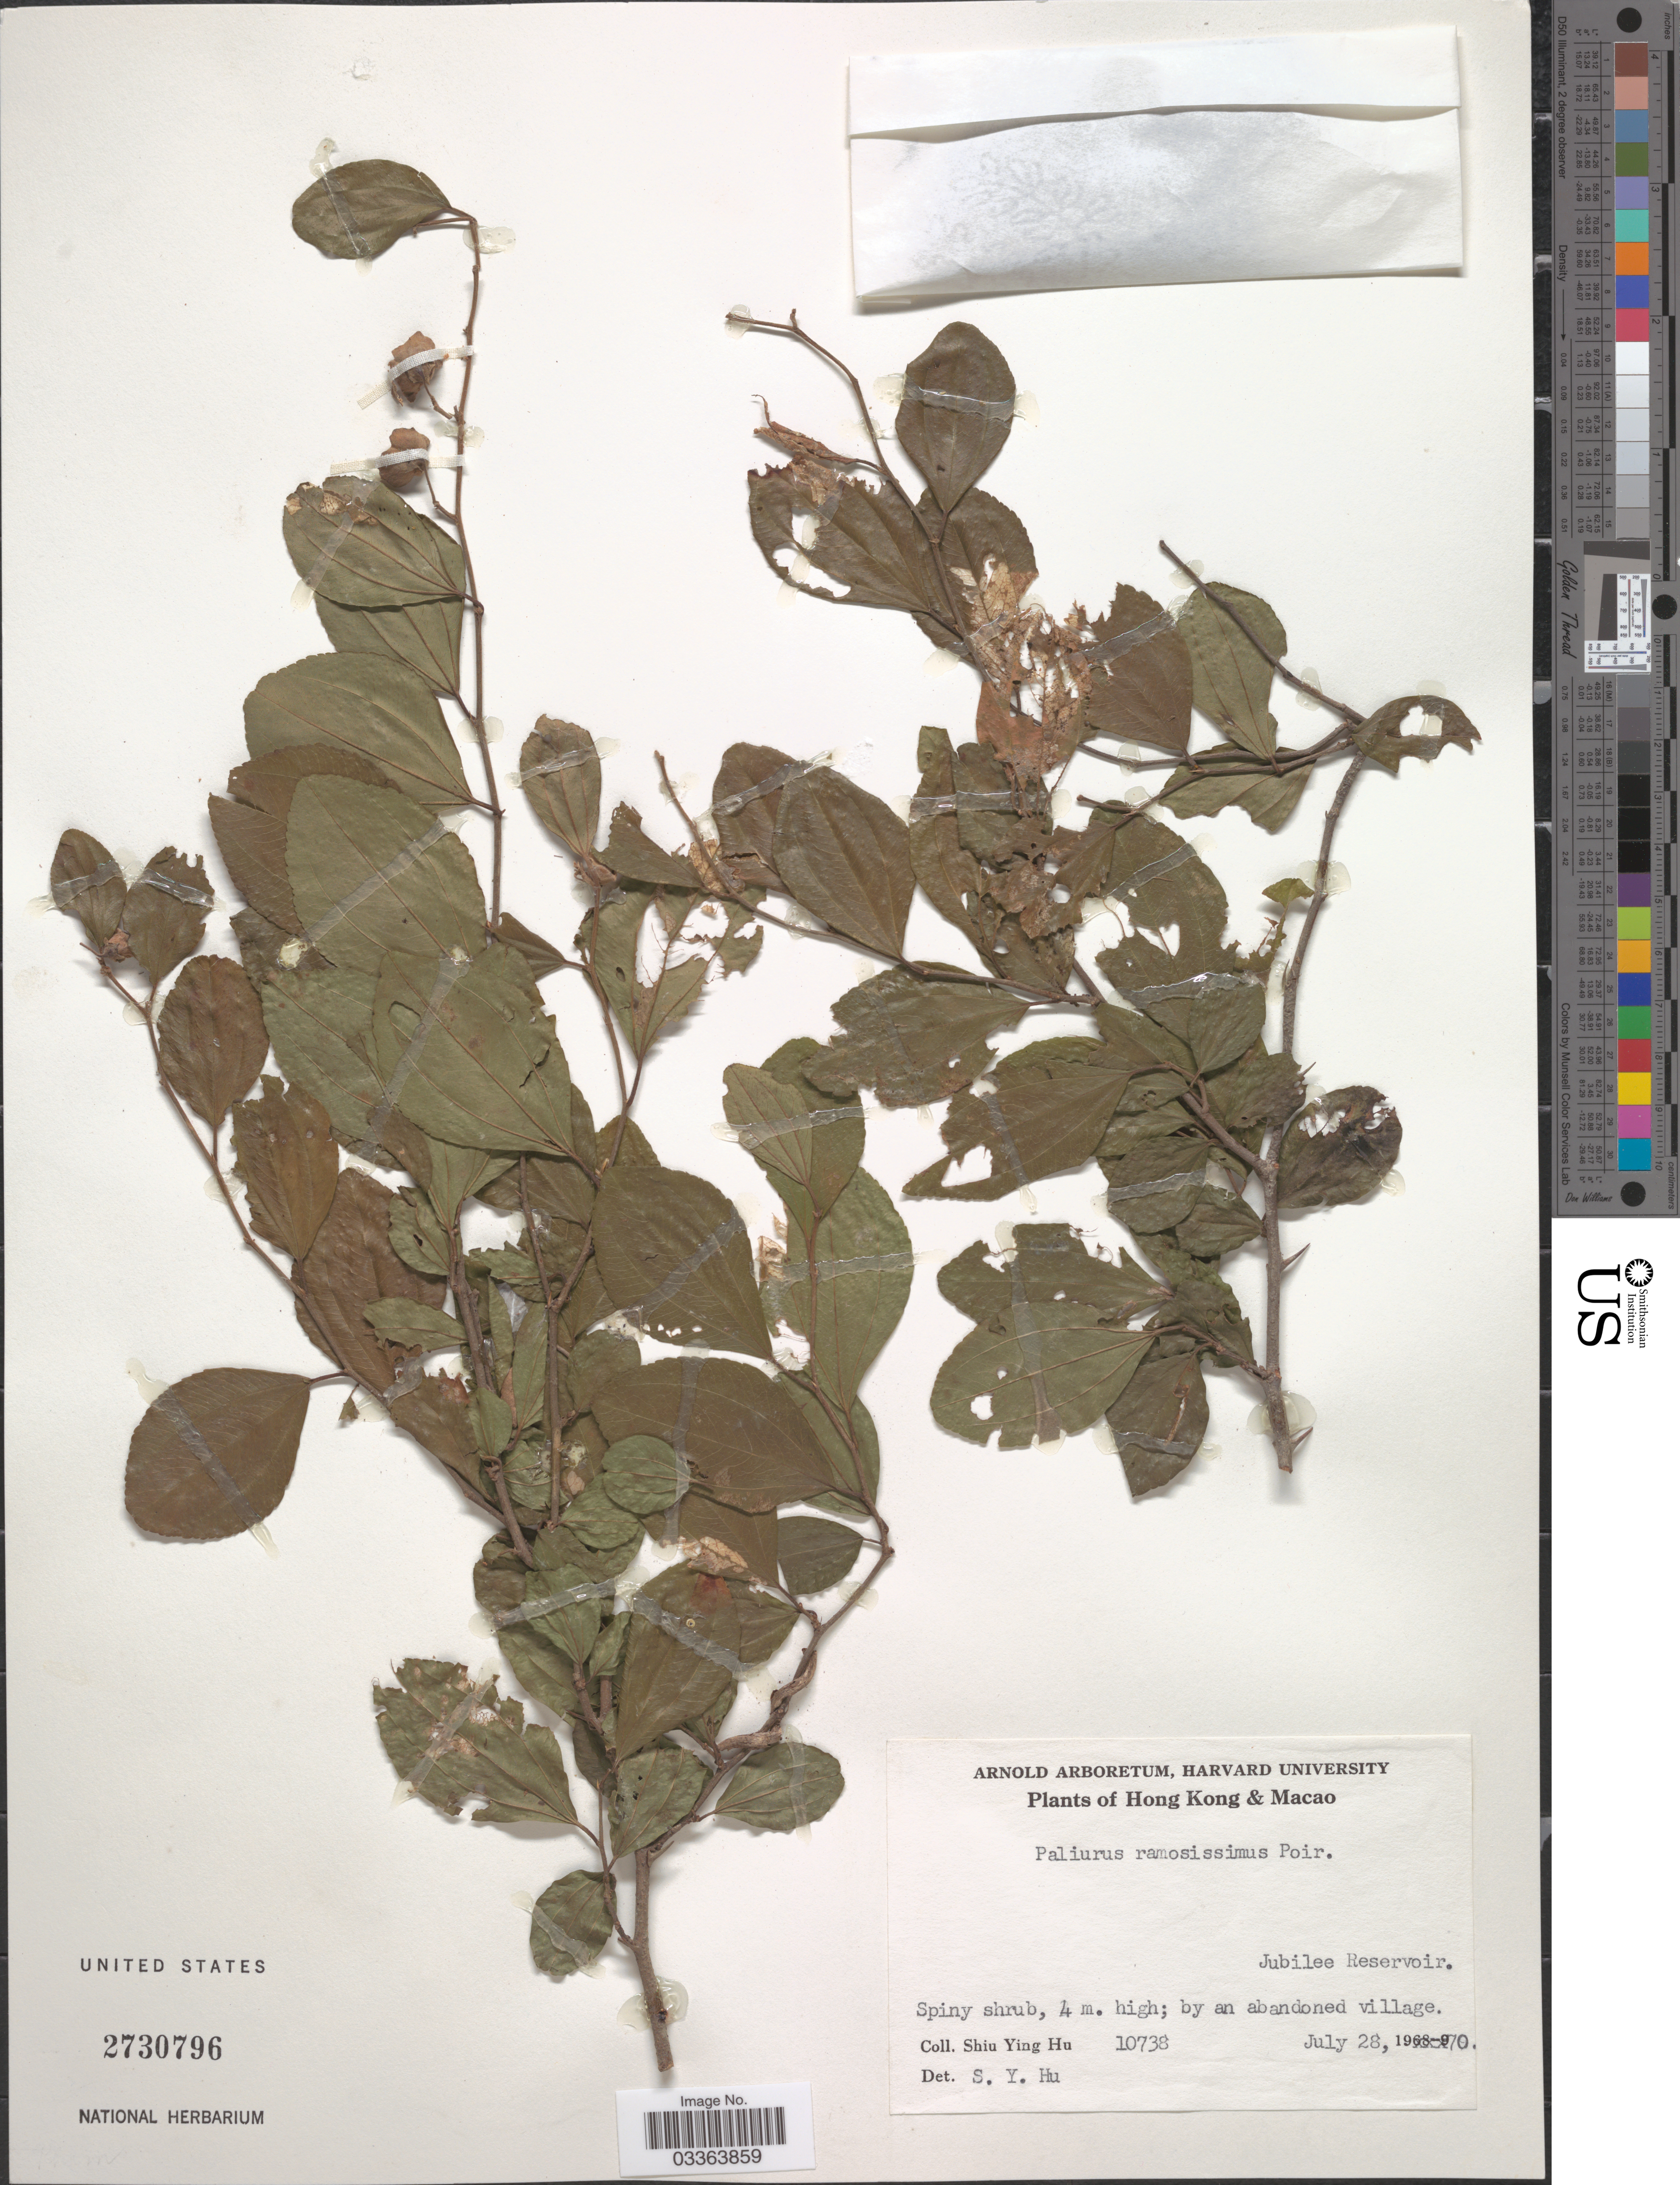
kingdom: Plantae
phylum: Tracheophyta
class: Magnoliopsida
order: Rosales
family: Rhamnaceae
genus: Paliurus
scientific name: Paliurus ramosissimus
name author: (Lour.) Poir.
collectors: S. Y. Hu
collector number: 10738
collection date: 1970-07-28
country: China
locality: Hong Kong & Macao. Jubilee Reservoir.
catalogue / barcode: US 2730796